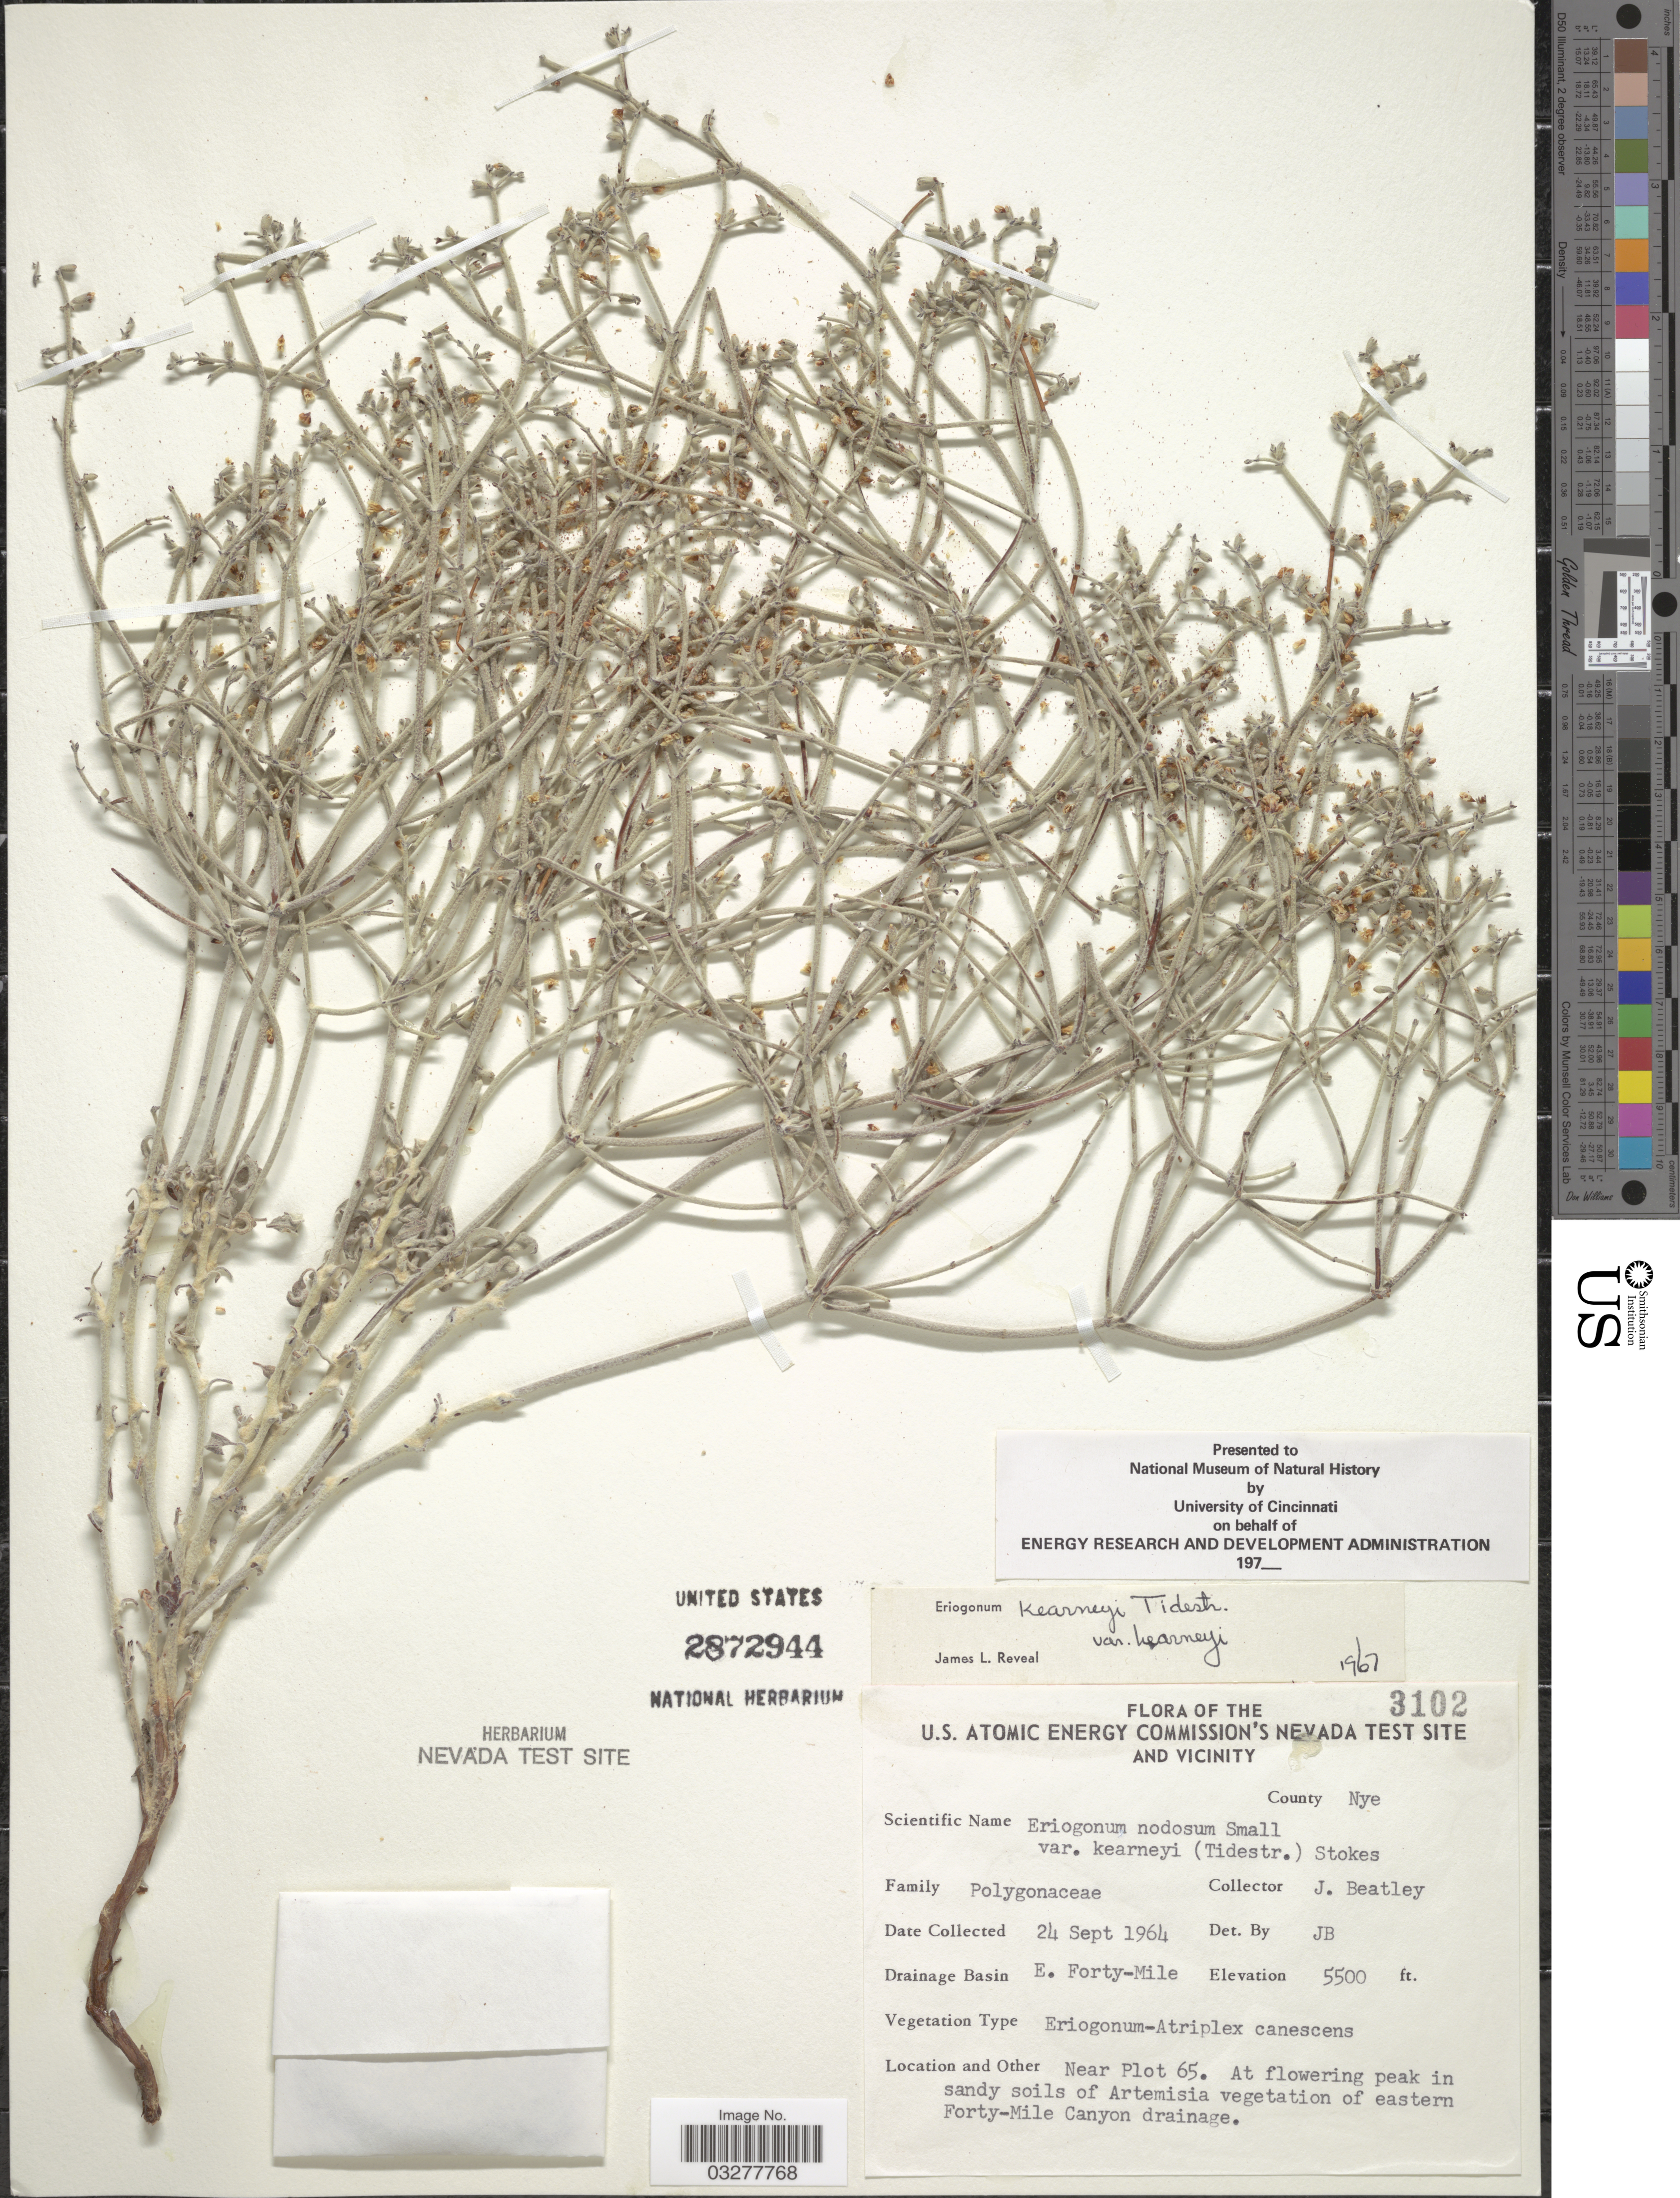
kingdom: Plantae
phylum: Tracheophyta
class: Magnoliopsida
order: Caryophyllales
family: Polygonaceae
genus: Eriogonum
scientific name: Eriogonum kearneyi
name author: Tidestr.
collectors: J. C. Beatley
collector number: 3102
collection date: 1964-09-24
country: United States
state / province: Nevada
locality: U. S. Atomic Energy Commission's Nevada Test Site and Vicinity. County Nye. Drainage Basin E. Forty-Mile. Near Plot 65. Eastern Forty-Mile Canyon drainage.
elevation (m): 1676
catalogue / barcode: US 2872944